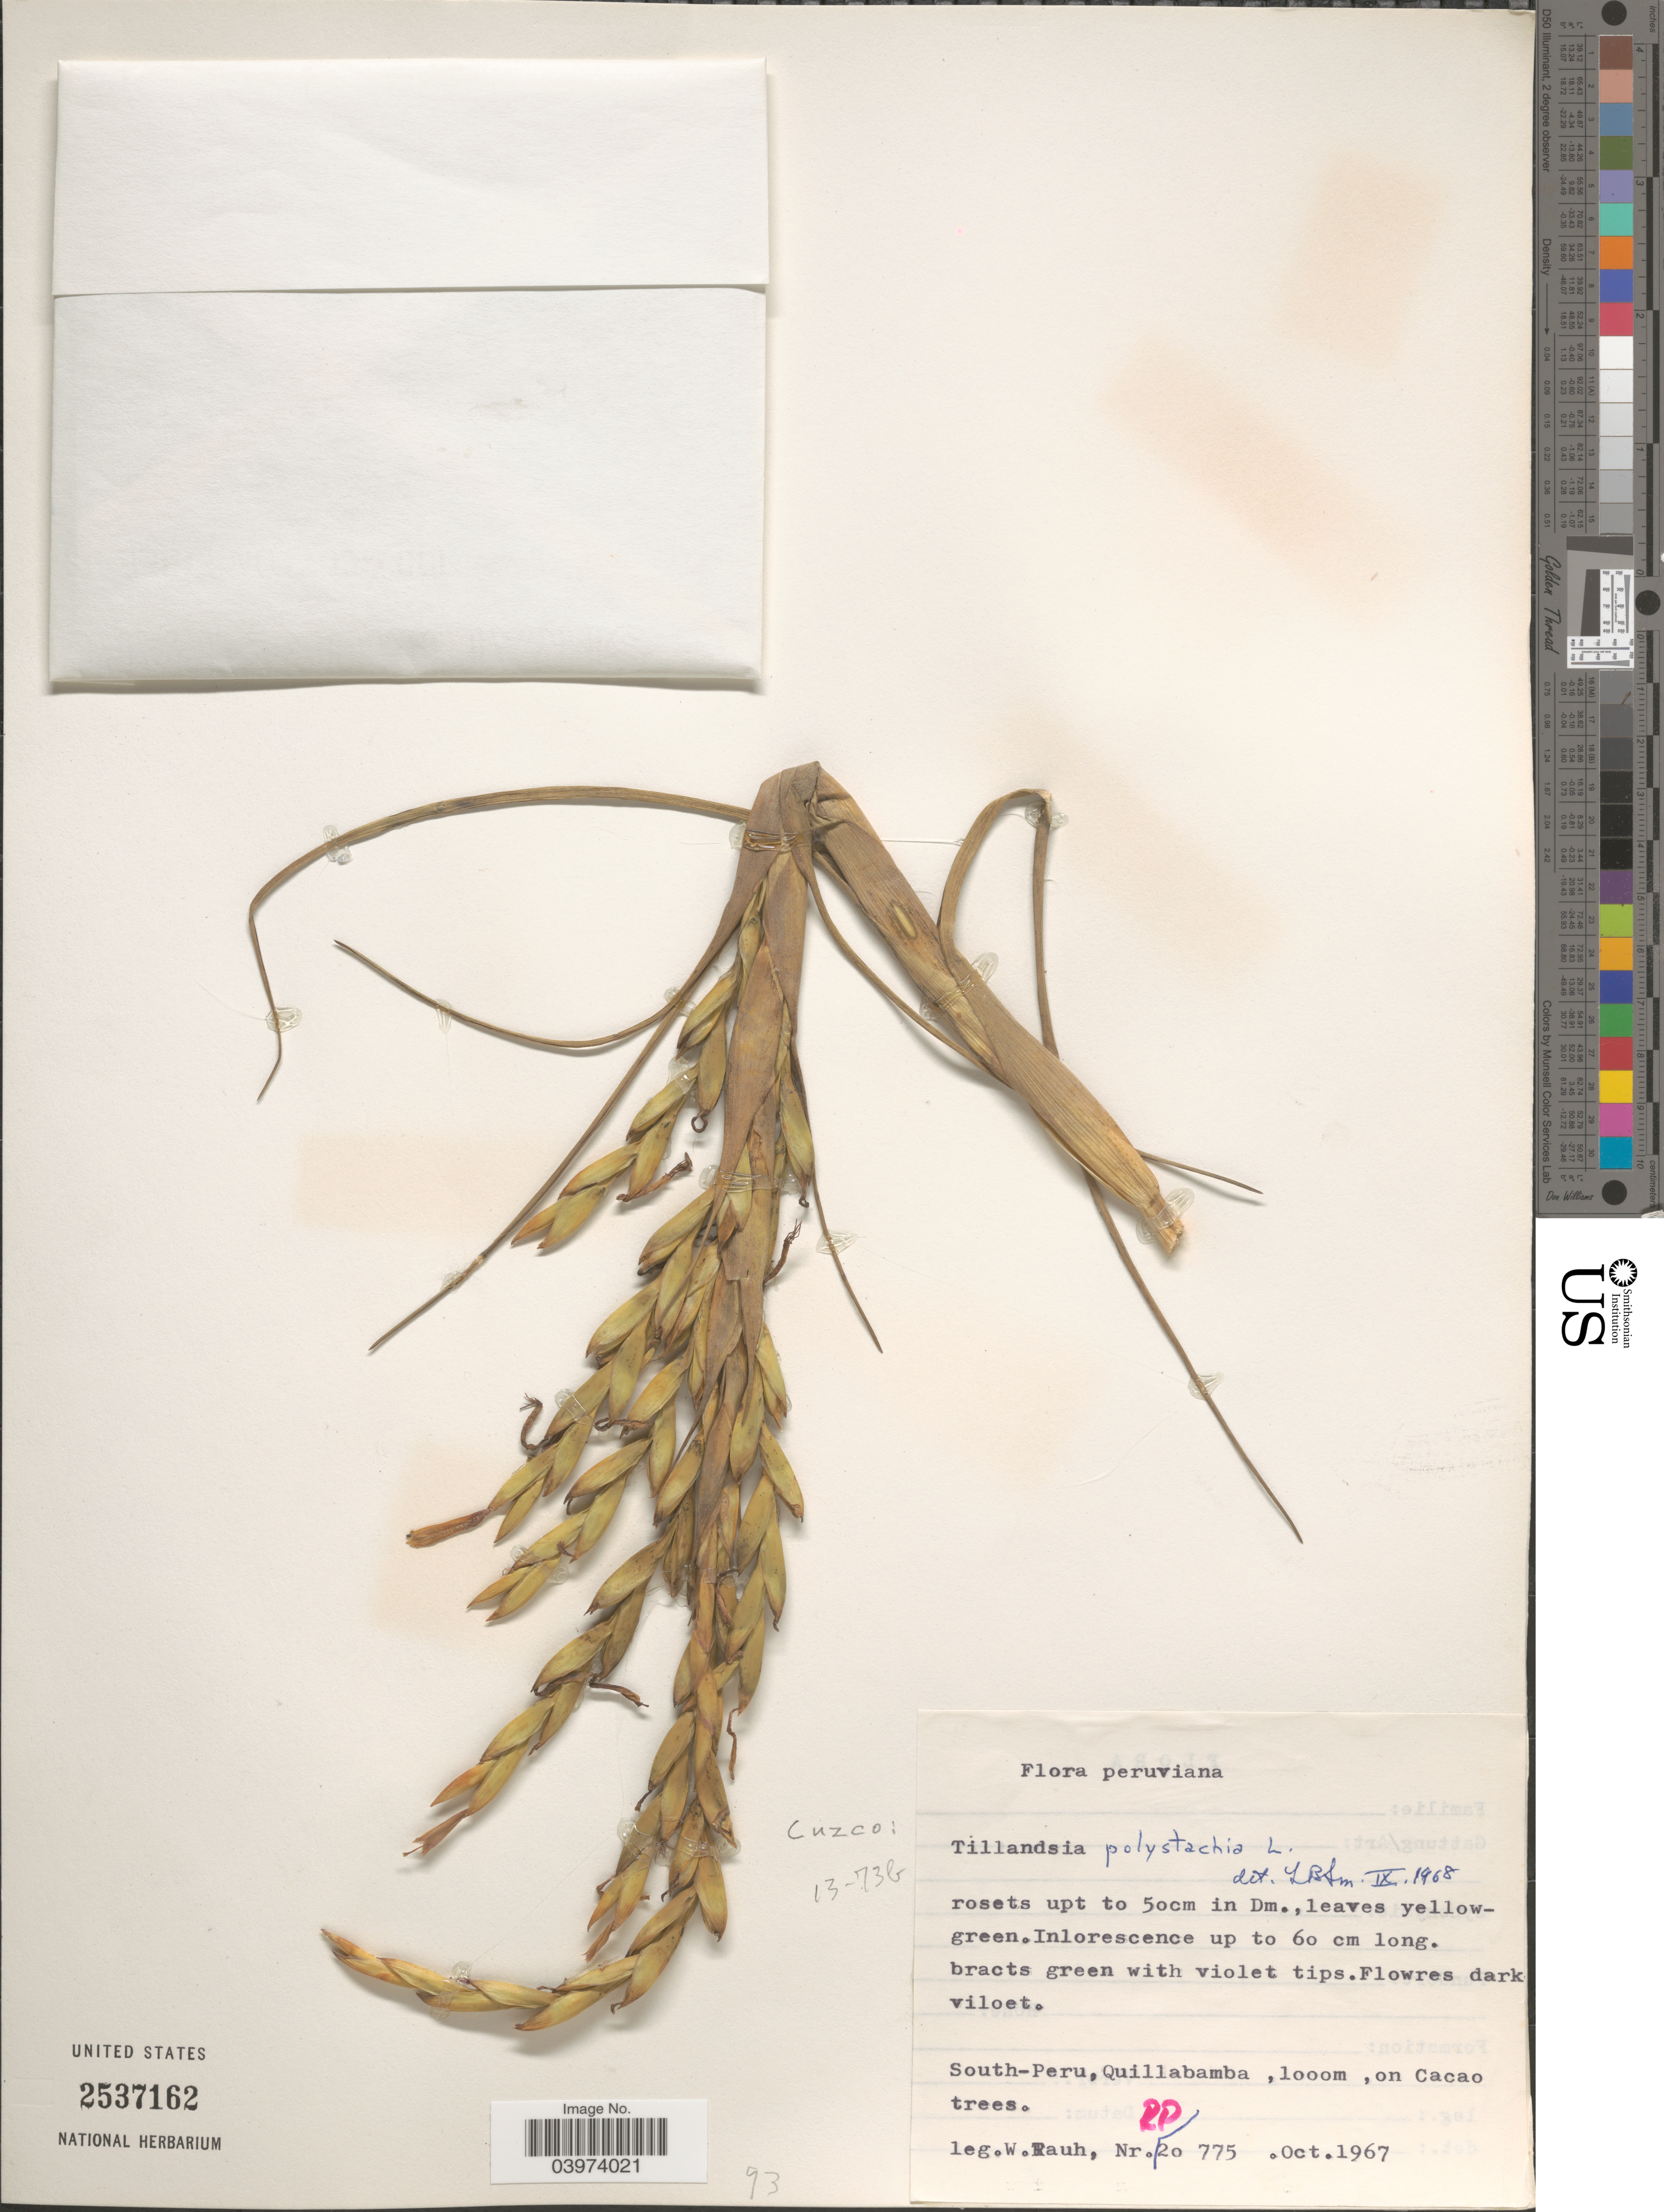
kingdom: Plantae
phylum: Tracheophyta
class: Liliopsida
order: Poales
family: Bromeliaceae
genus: Tillandsia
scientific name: Tillandsia polystachia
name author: (L.) L.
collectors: W. Rauh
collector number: RD 20775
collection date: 1967-10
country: Peru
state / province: Cusco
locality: Cuzco: South-Peru, Quillabamba, looom, on Cacao trees.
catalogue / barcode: US 2537162